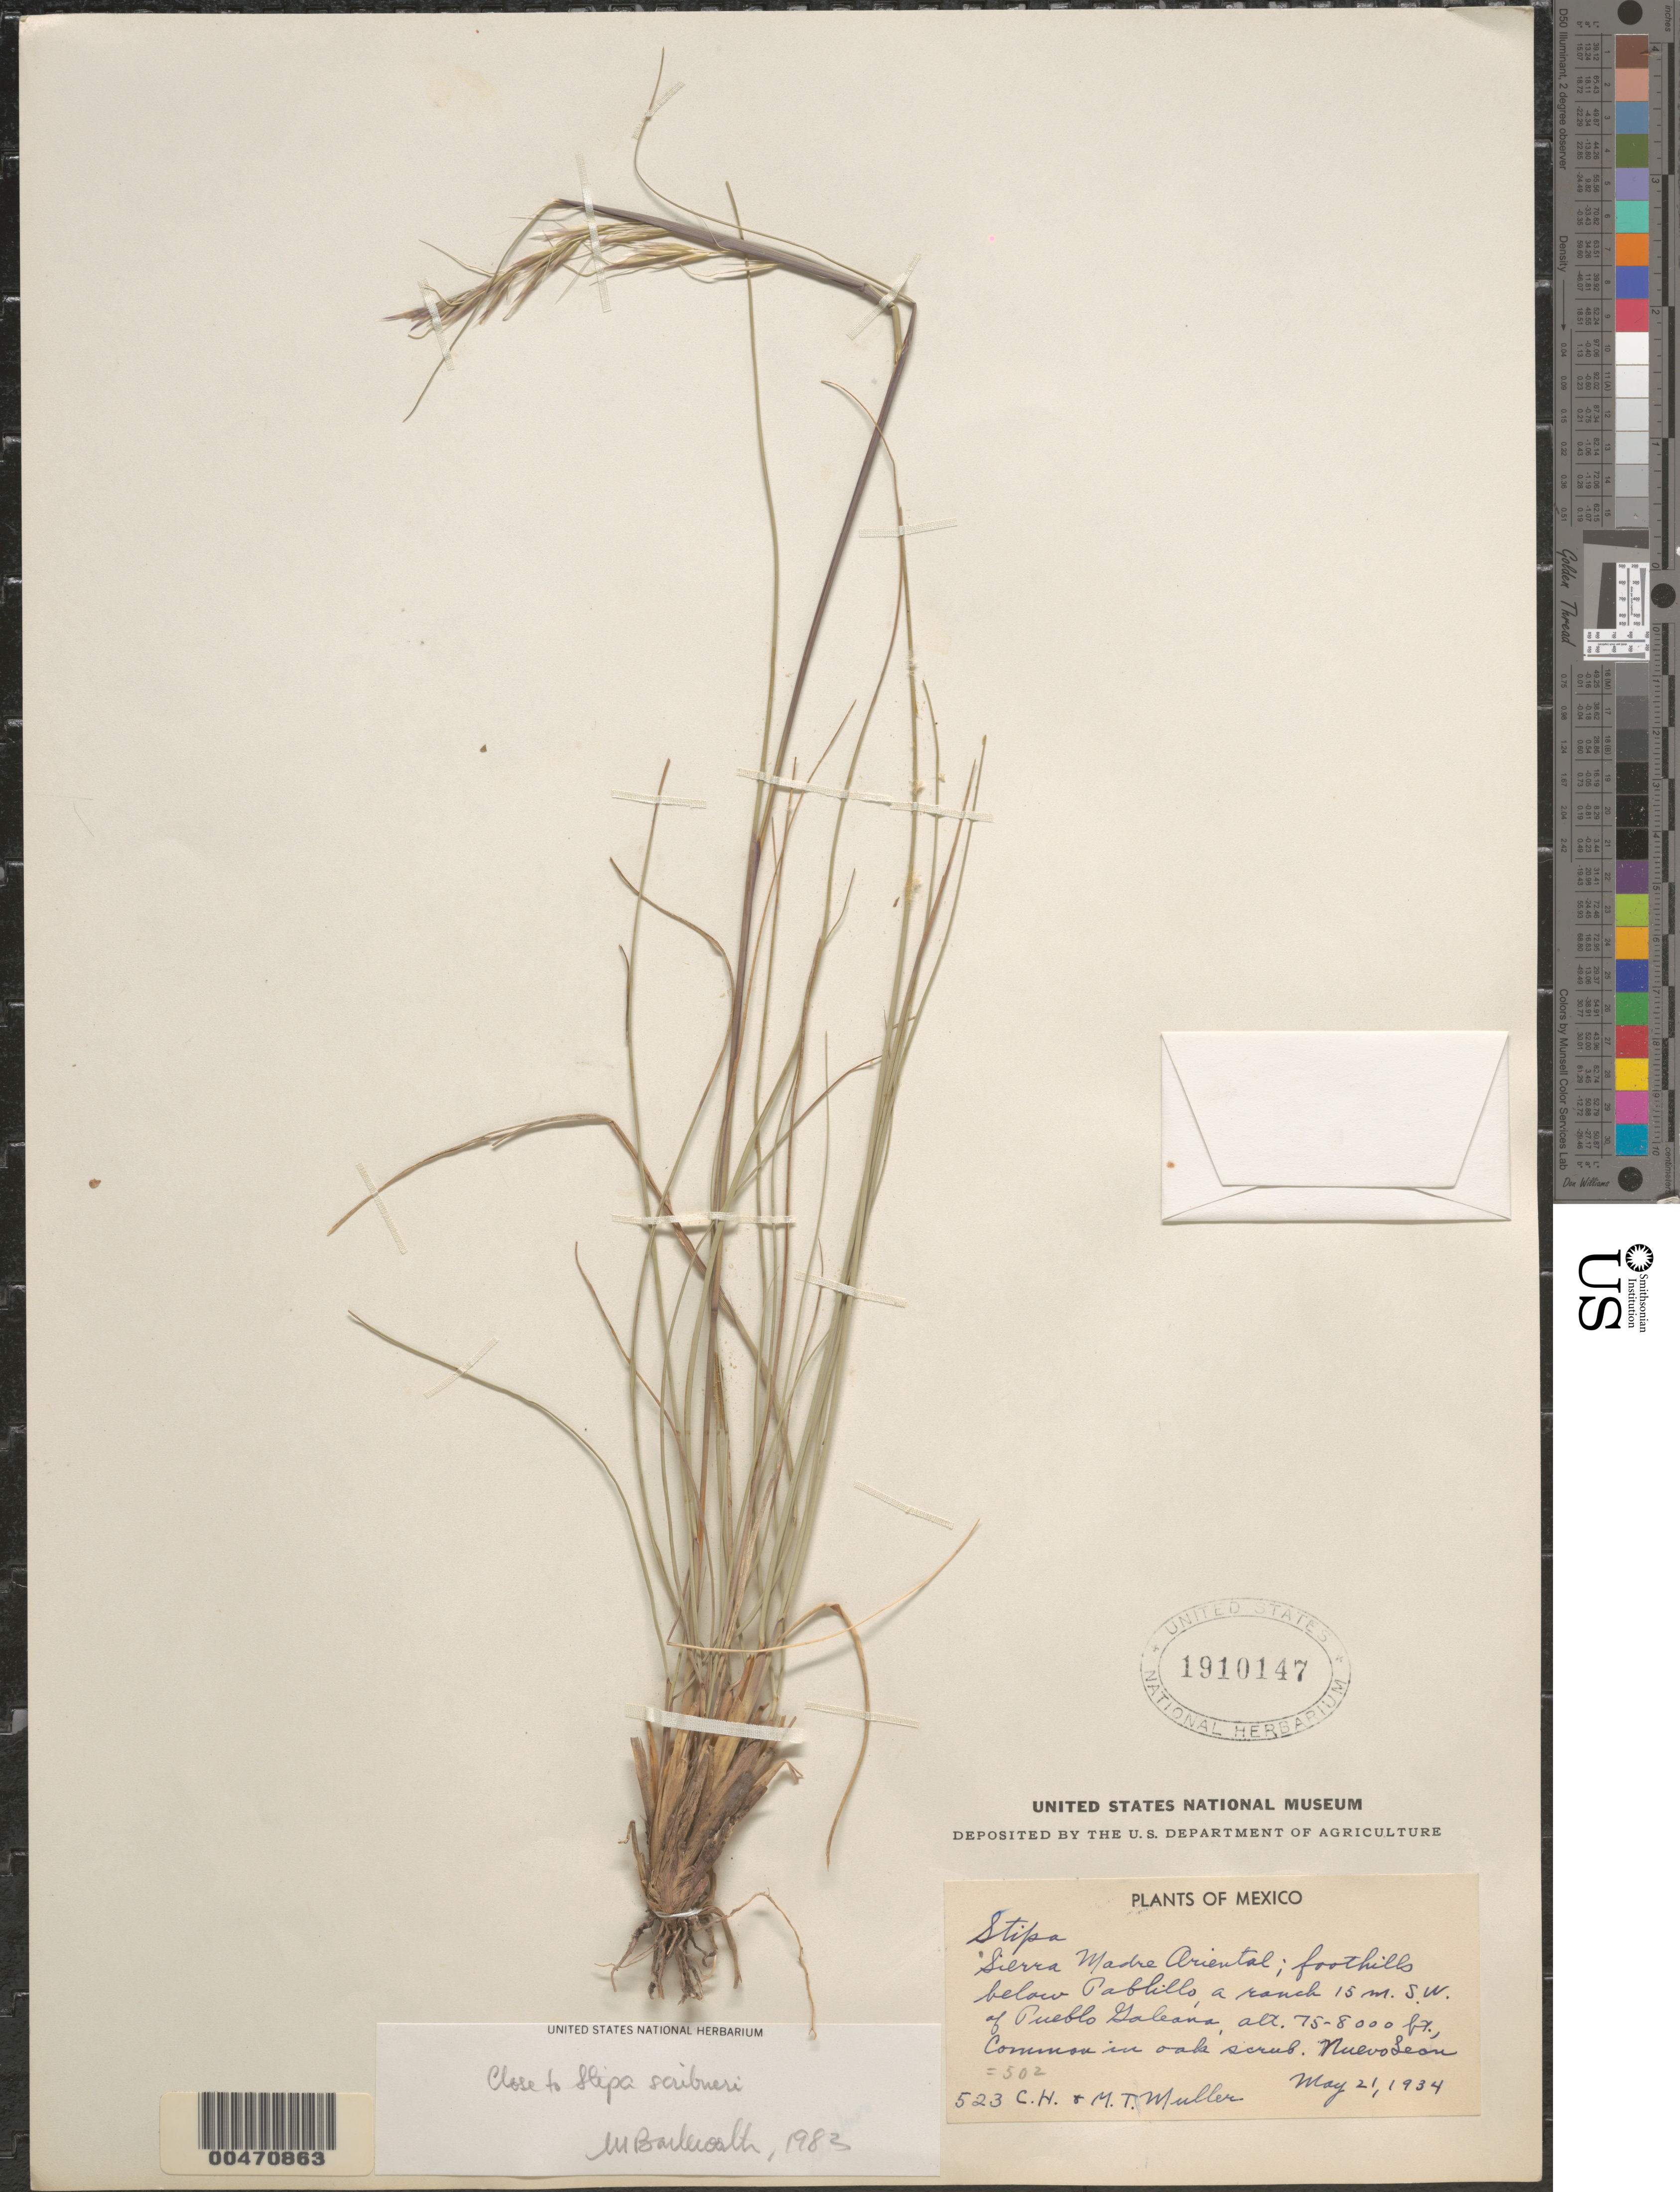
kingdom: Plantae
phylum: Tracheophyta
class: Liliopsida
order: Poales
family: Poaceae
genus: Stipa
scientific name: Stipa sp.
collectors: C. H. Müller & M. T. Muller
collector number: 523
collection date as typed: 21 May 1934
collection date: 1934-05-21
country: Mexico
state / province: Nuevo León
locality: Sierra Madre Oriental, foothills below Pablillo, a ranch 15 mi SW of Pueblo Galeana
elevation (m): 2286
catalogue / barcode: US 1910147